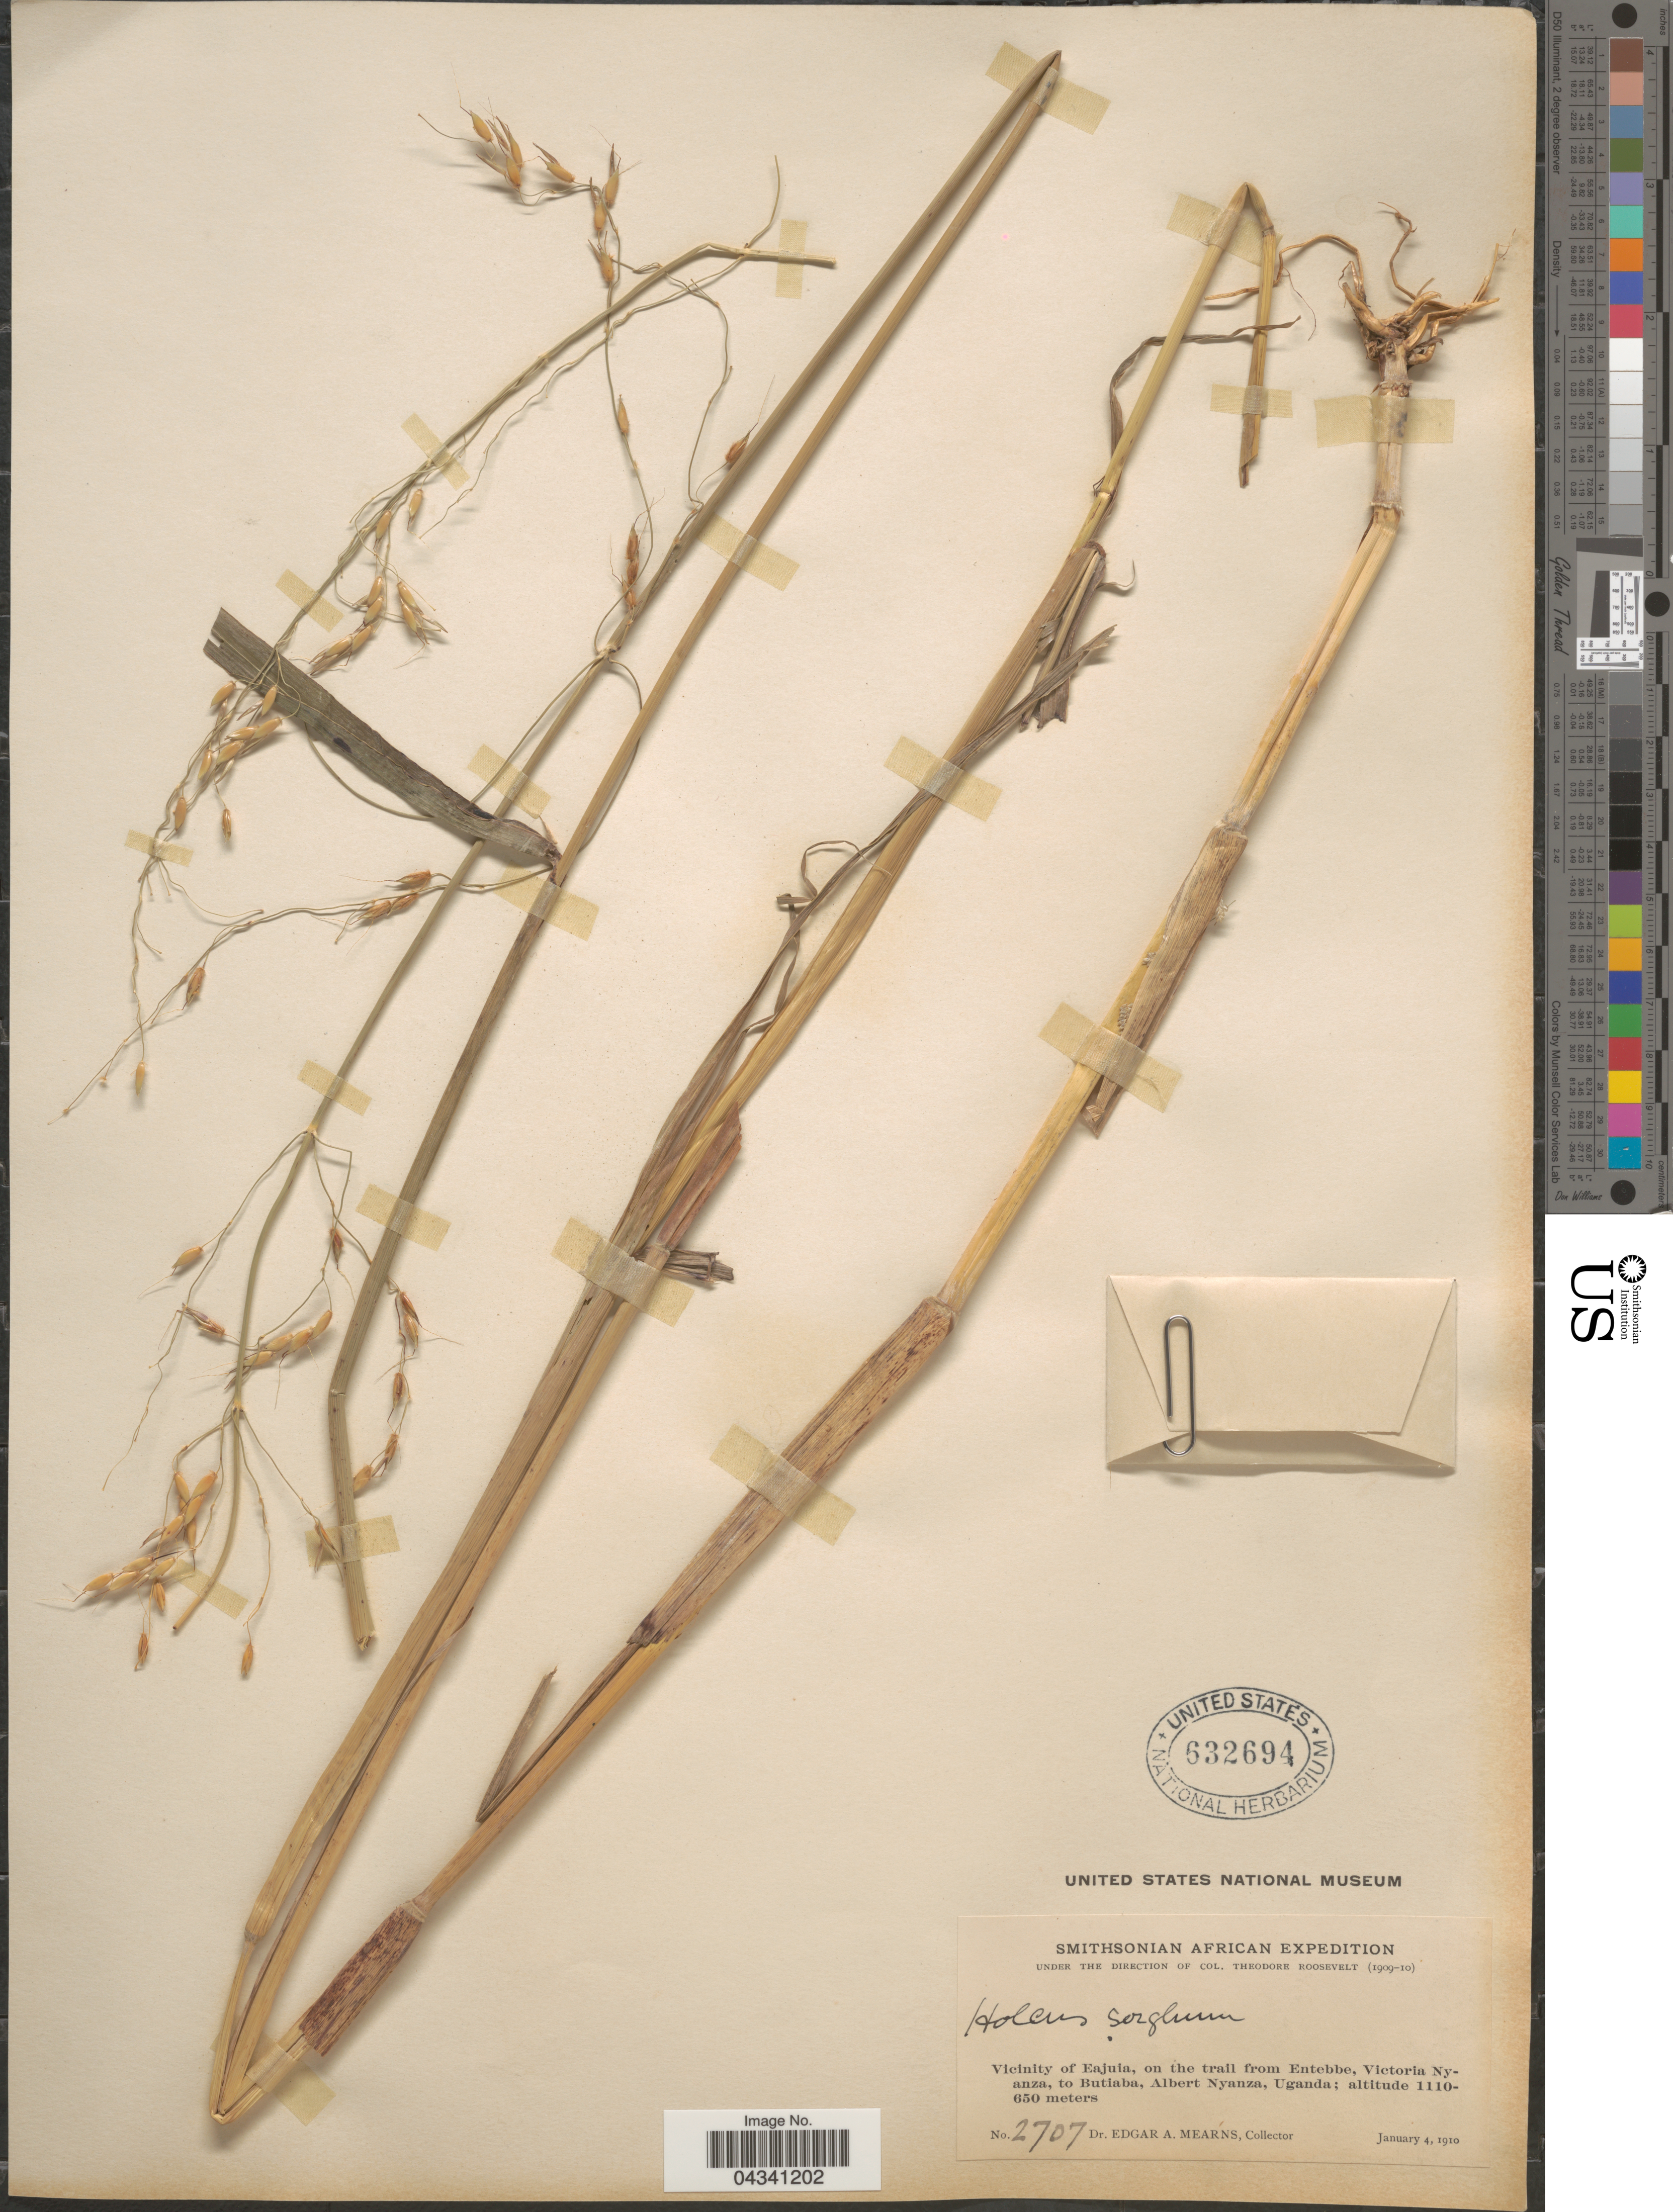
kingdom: Plantae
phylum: Tracheophyta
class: Liliopsida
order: Poales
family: Poaceae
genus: Sorghum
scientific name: Sorghum sp.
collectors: E. A. Mearns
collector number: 2707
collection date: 1910-01-04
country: Uganda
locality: Smithsonian African Expedition. Vicinity of Eajuia, on the trail from Entebbe, Victoria Nyanza, to Butiaba, Albert Nyanza.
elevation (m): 650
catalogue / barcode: US 632694